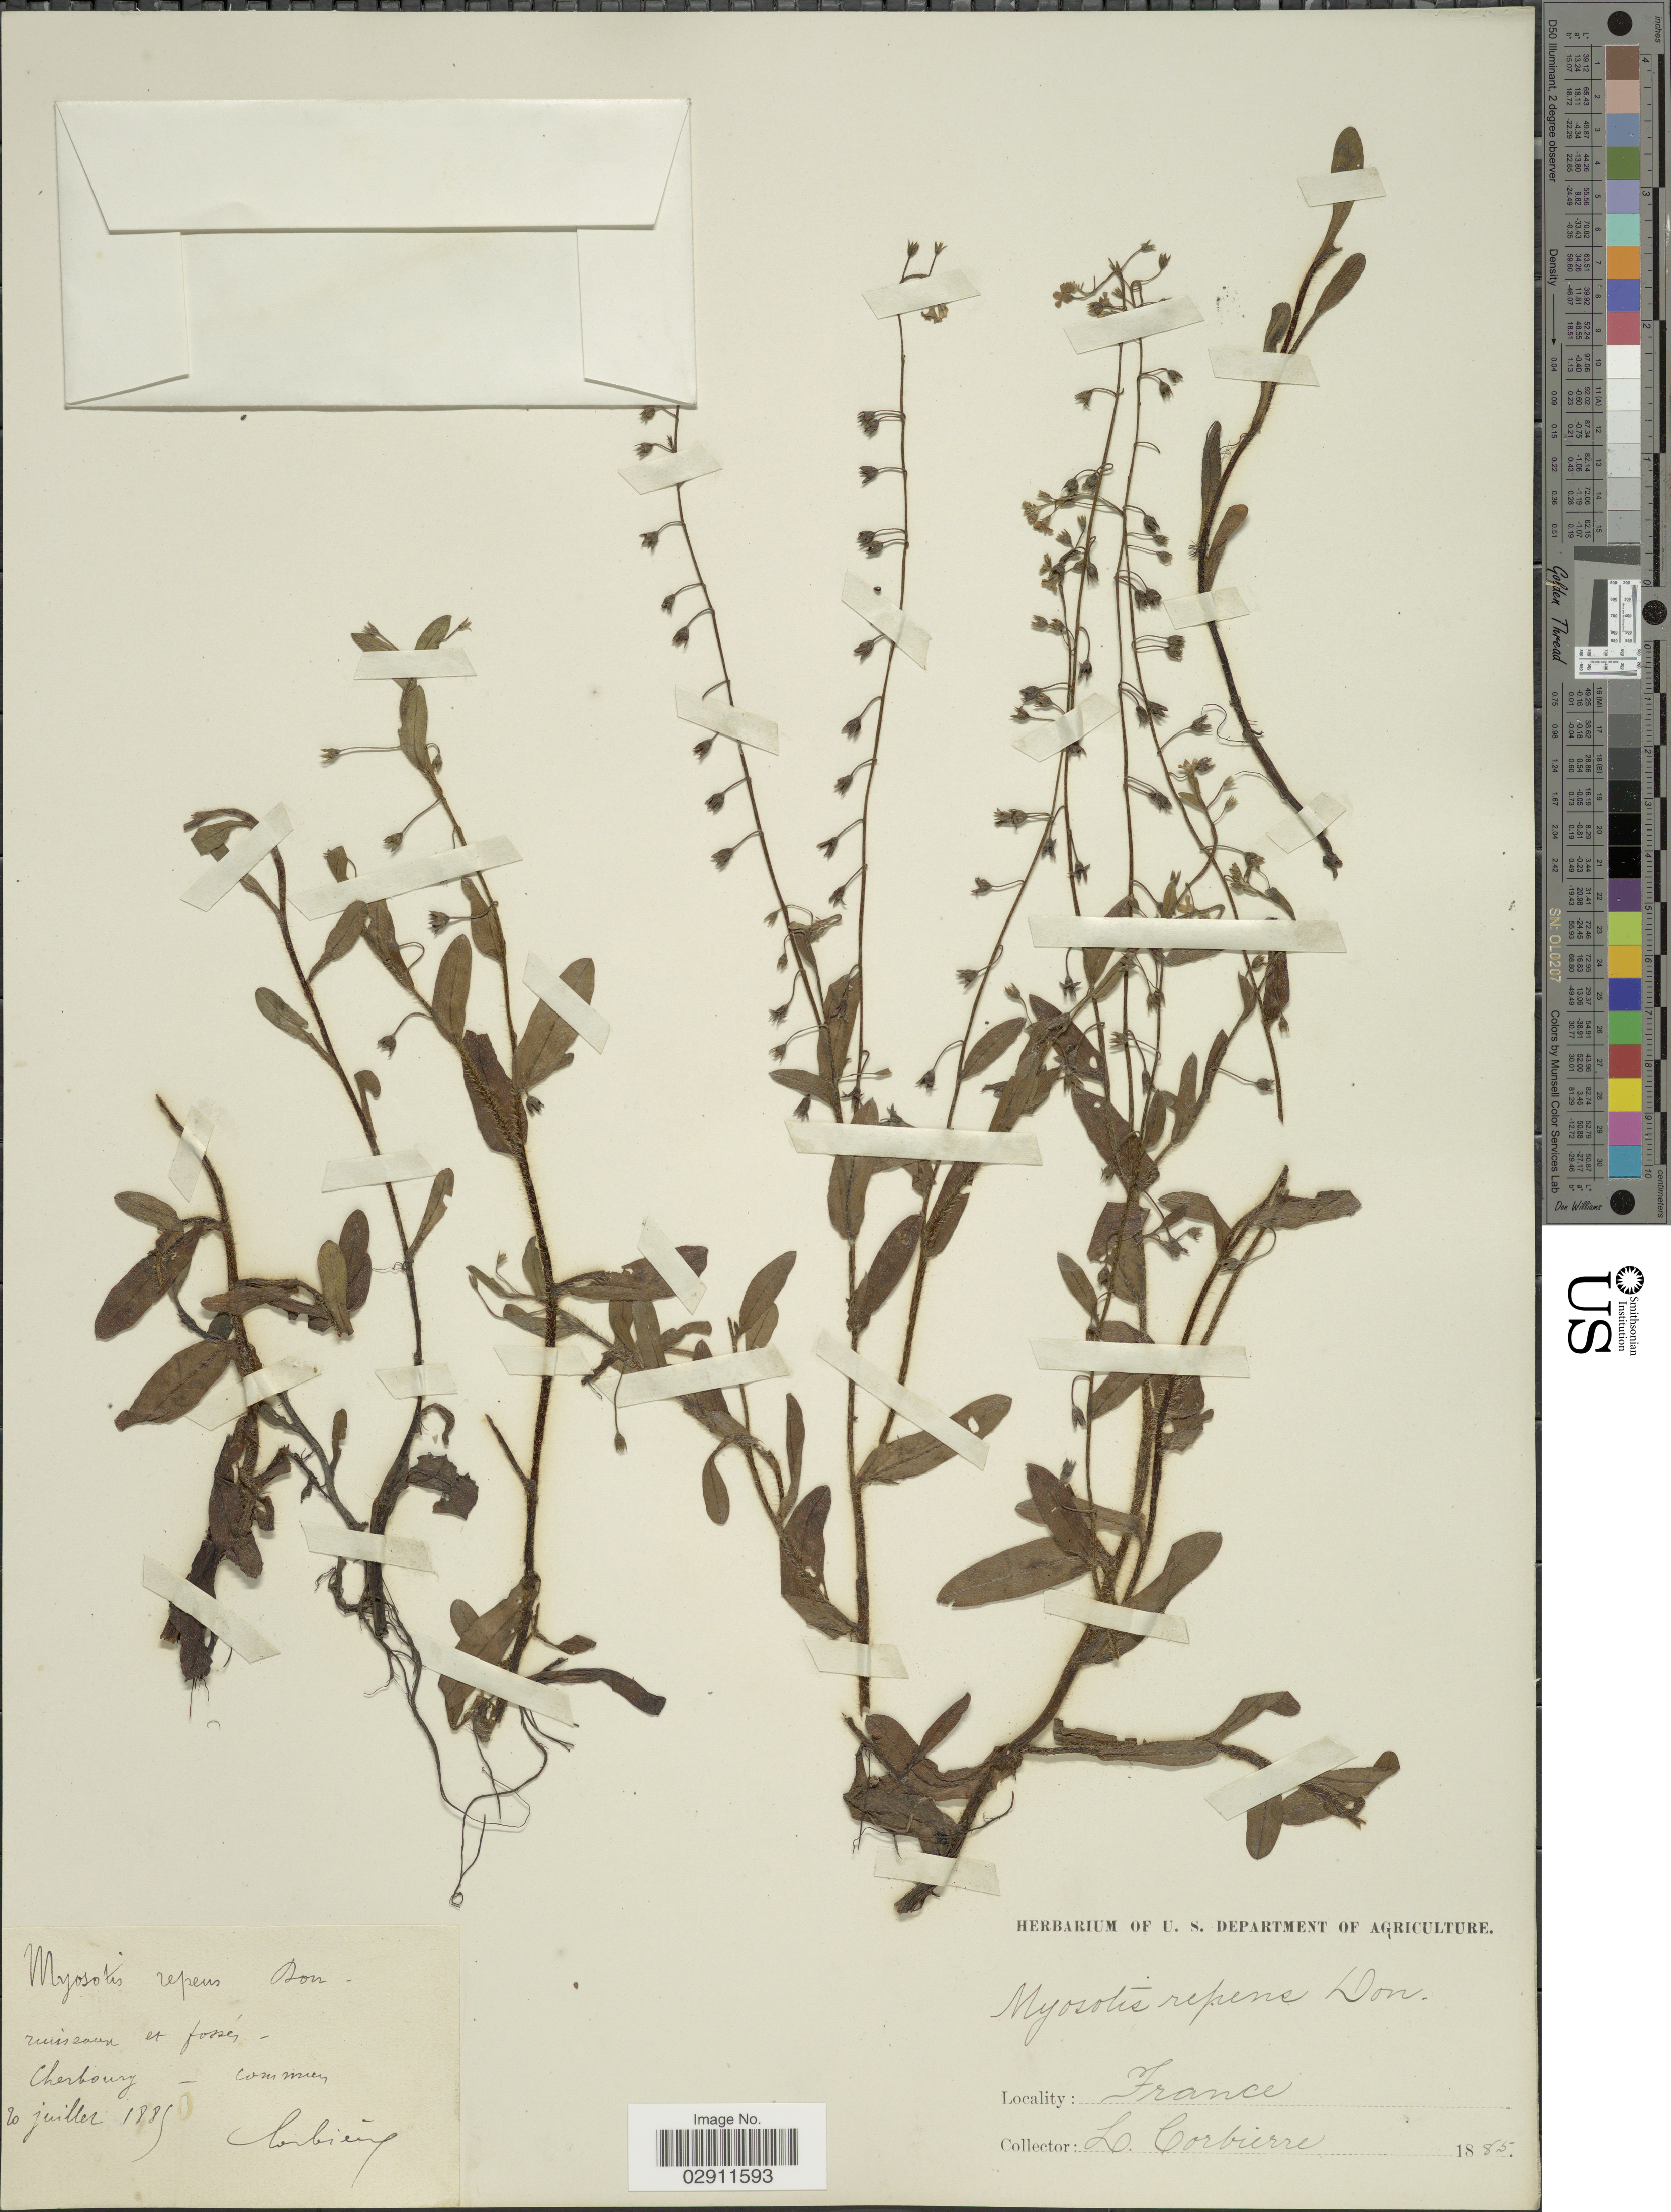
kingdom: Plantae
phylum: Tracheophyta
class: Magnoliopsida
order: Boraginales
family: Boraginaceae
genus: Myosotis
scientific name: Myosotis repens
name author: G. Don ex Hook.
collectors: L. Corbière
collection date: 1885-07-20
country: France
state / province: Normandie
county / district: Manche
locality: Cherbourg.